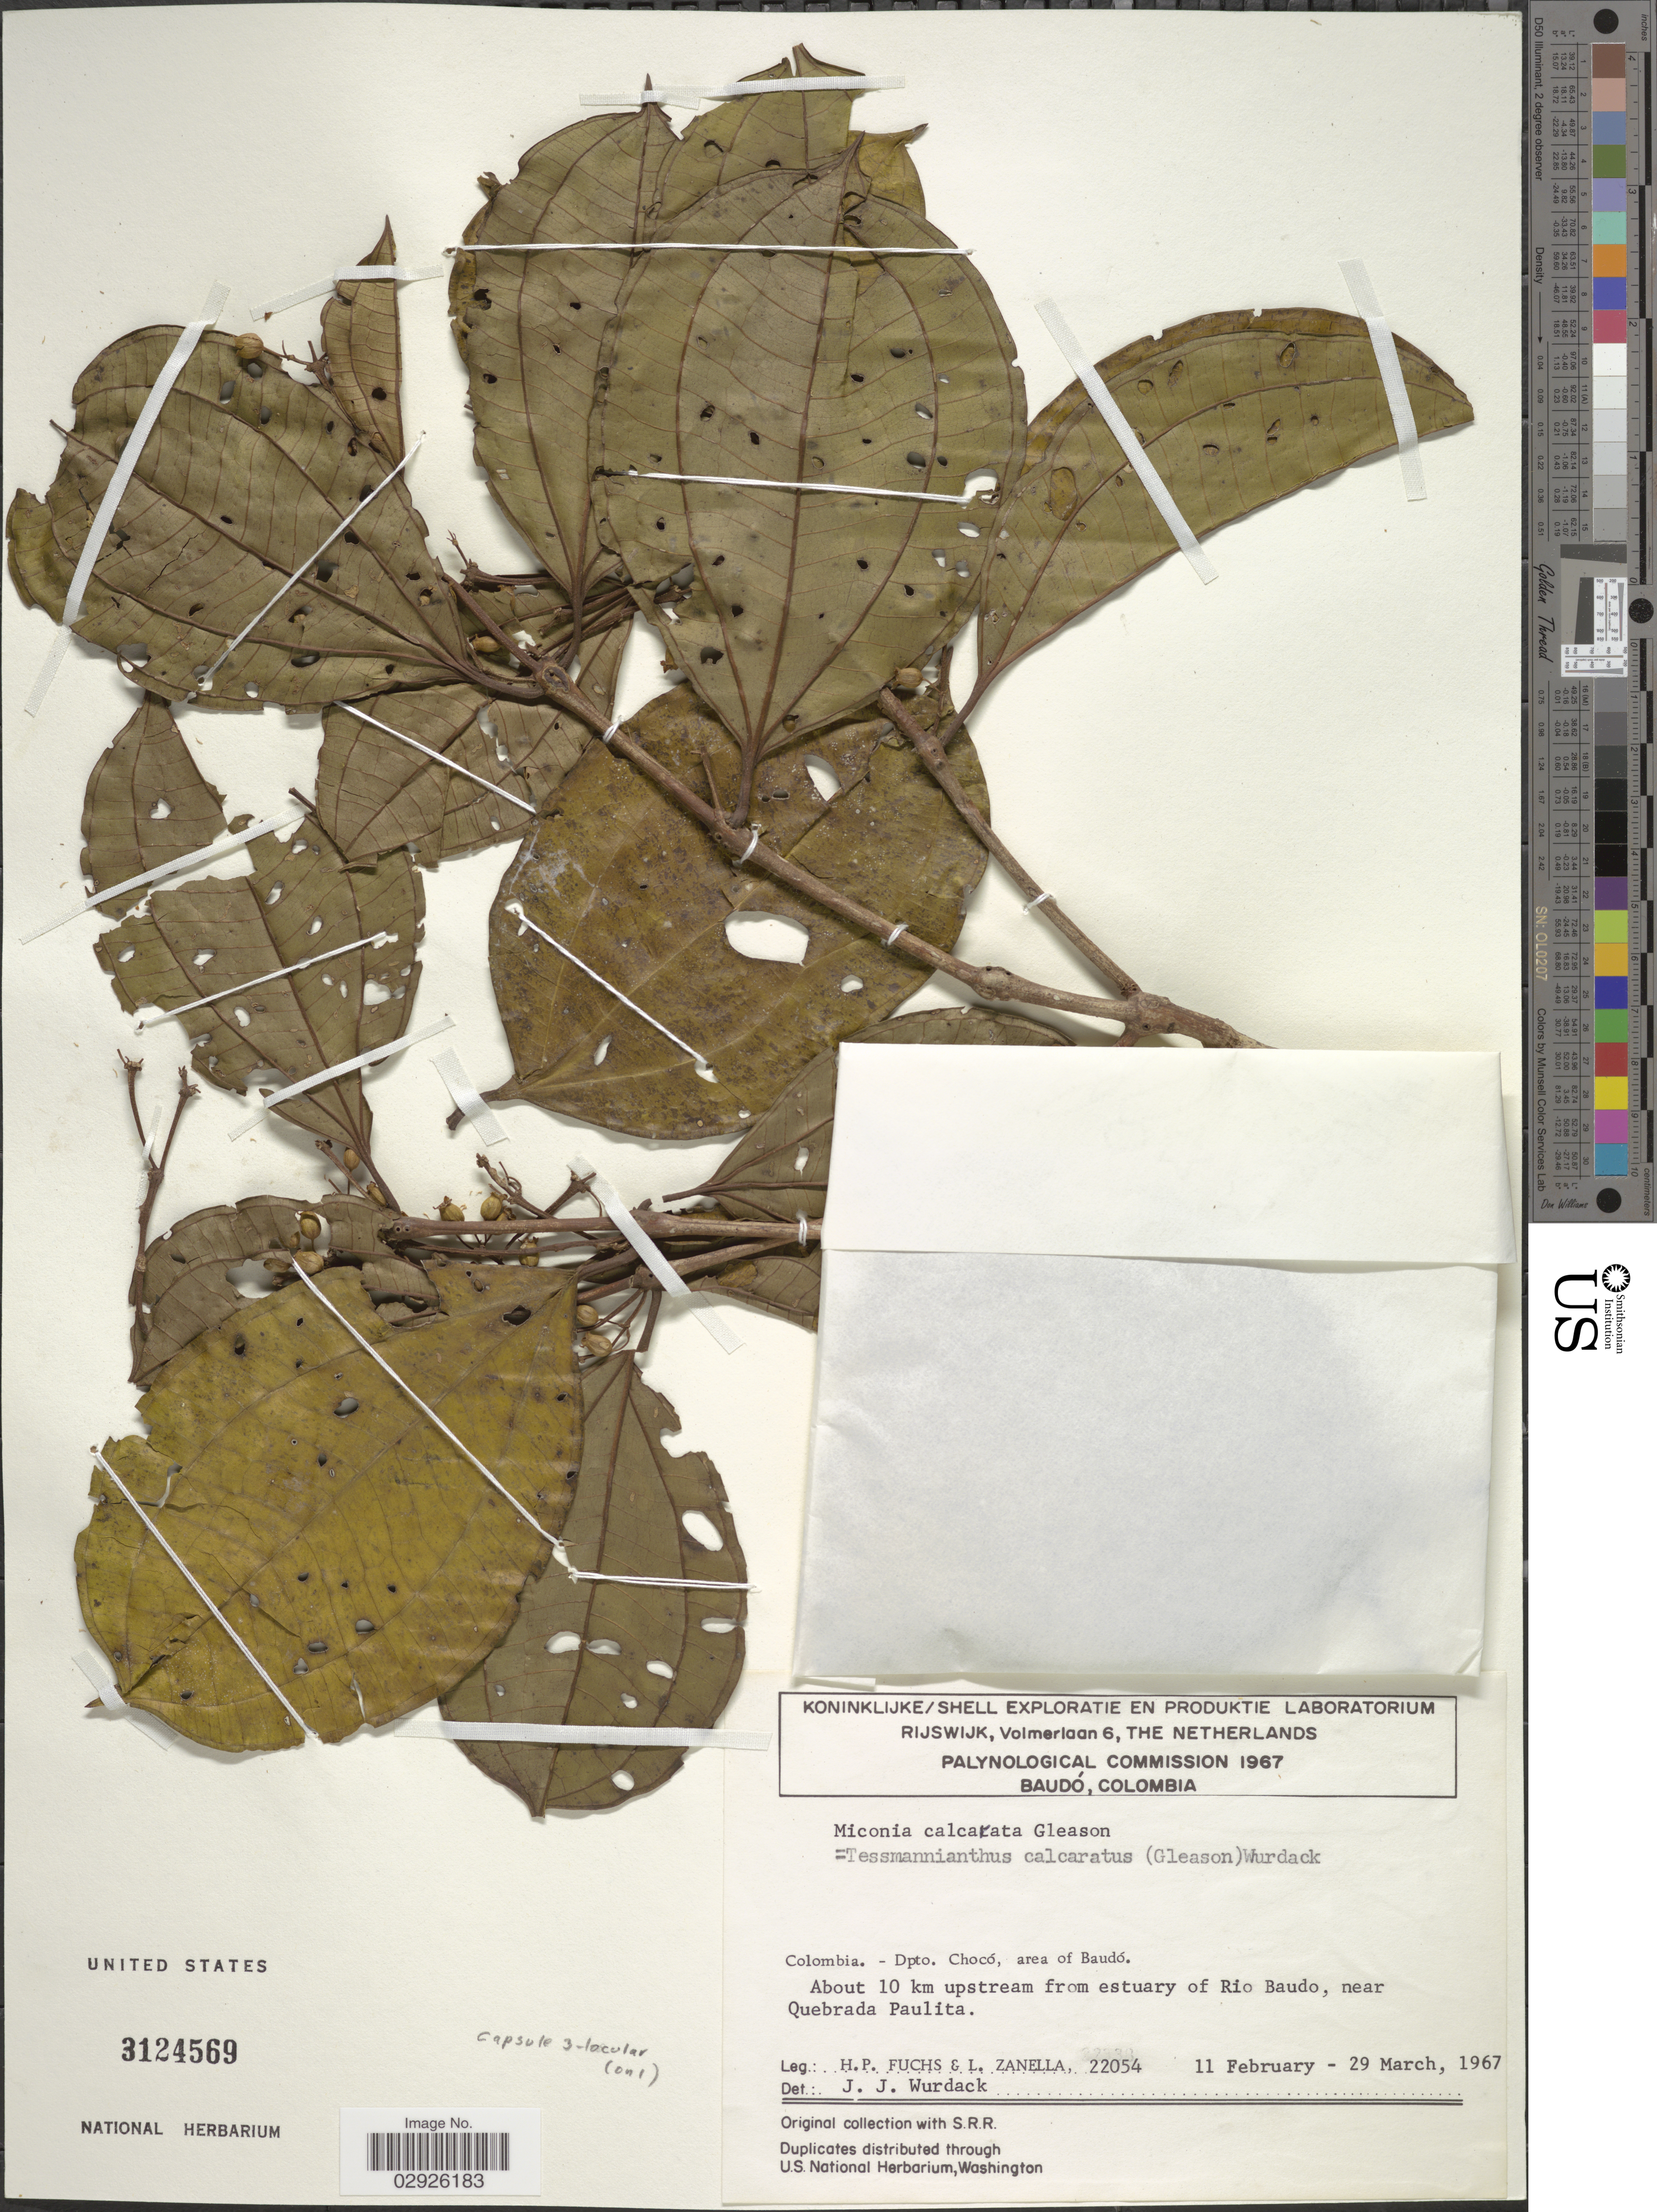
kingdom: Plantae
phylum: Tracheophyta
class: Magnoliopsida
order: Myrtales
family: Melastomataceae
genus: Tessmannianthus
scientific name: Tessmannianthus calcaratus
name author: (Gleason) Wurdack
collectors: H. P. Fuchs & L. Zanella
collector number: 22054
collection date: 1967-02-11/1967-03-29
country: Colombia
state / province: Chocó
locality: Dpto. Chocó, area of Baudó. About 10 km upstream from estuary of Rio Baudo, near Quebrada Paulita.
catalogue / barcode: US 3124569